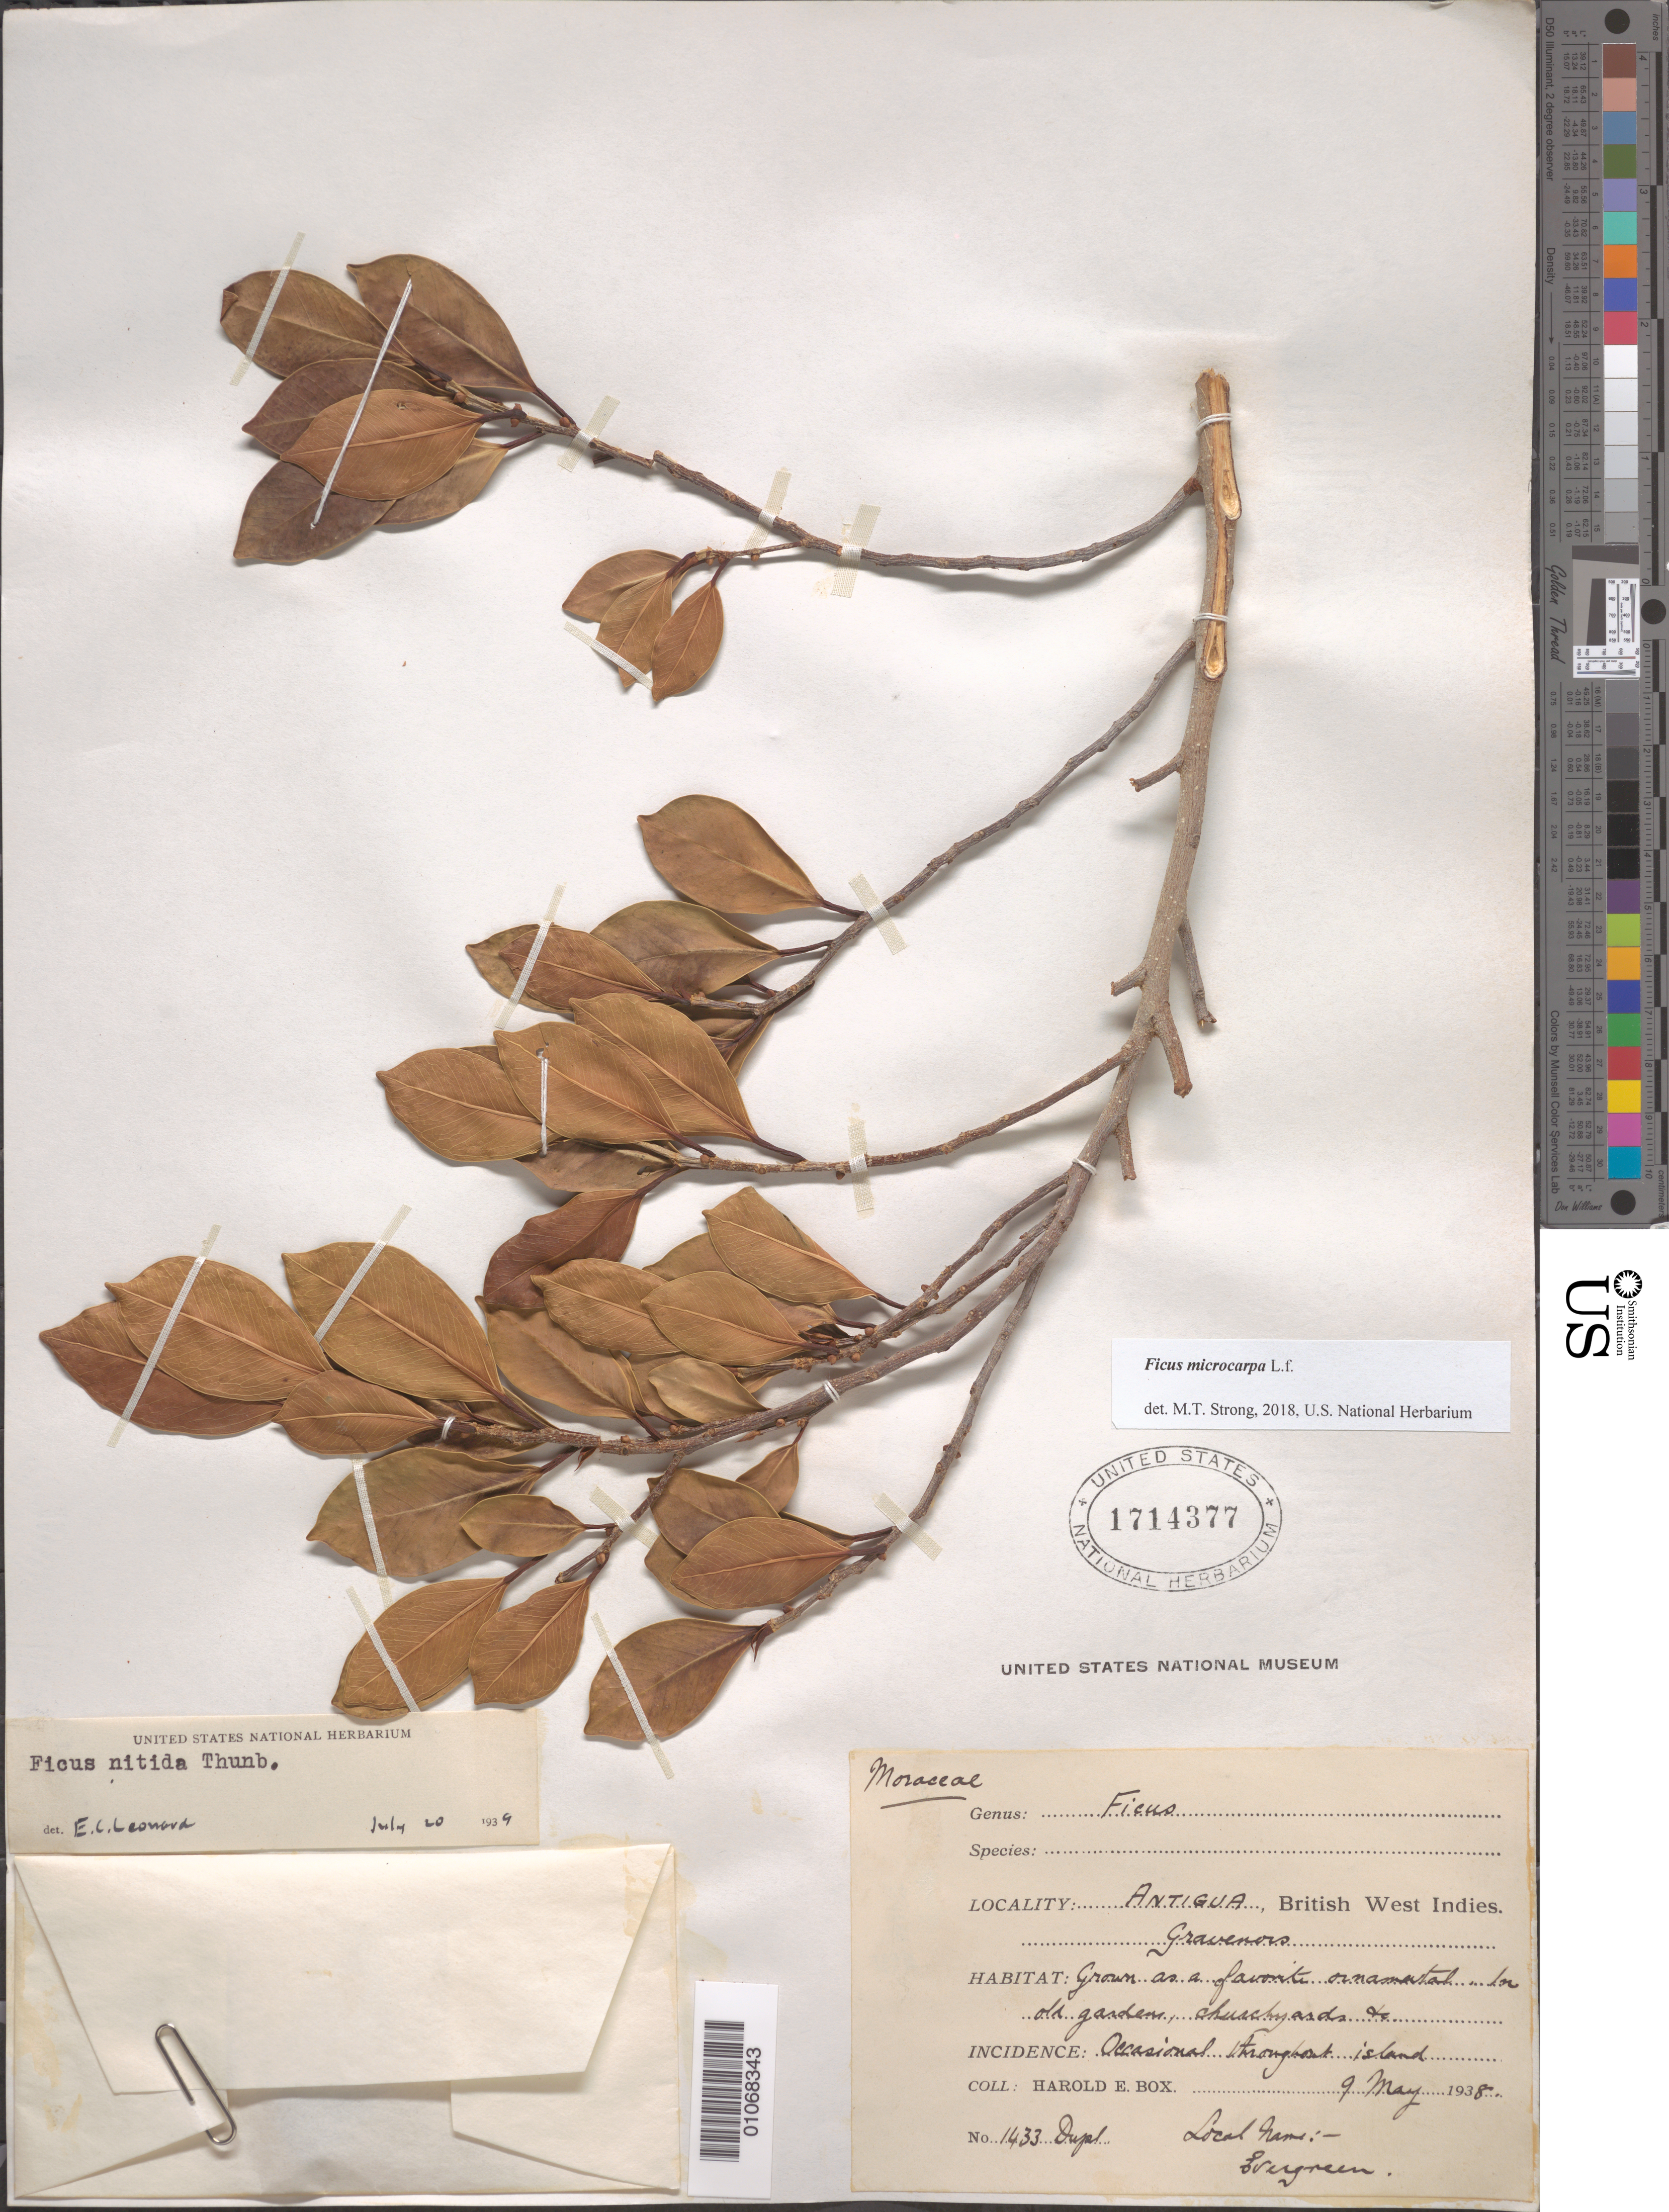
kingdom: Plantae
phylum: Tracheophyta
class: Magnoliopsida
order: Rosales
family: Moraceae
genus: Ficus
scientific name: Ficus microcarpa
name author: L. f.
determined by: Strong, M. T., (US), Smithsonian Institution - National Museum of Natural History (UNITED STATES)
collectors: H. E. Box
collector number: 1433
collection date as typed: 09 May 1938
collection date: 1938-05-09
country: Antigua and Barbuda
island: Antigua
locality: Gravenors.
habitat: Old gardens, church yards, grown as ornamental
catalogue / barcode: US 1714377